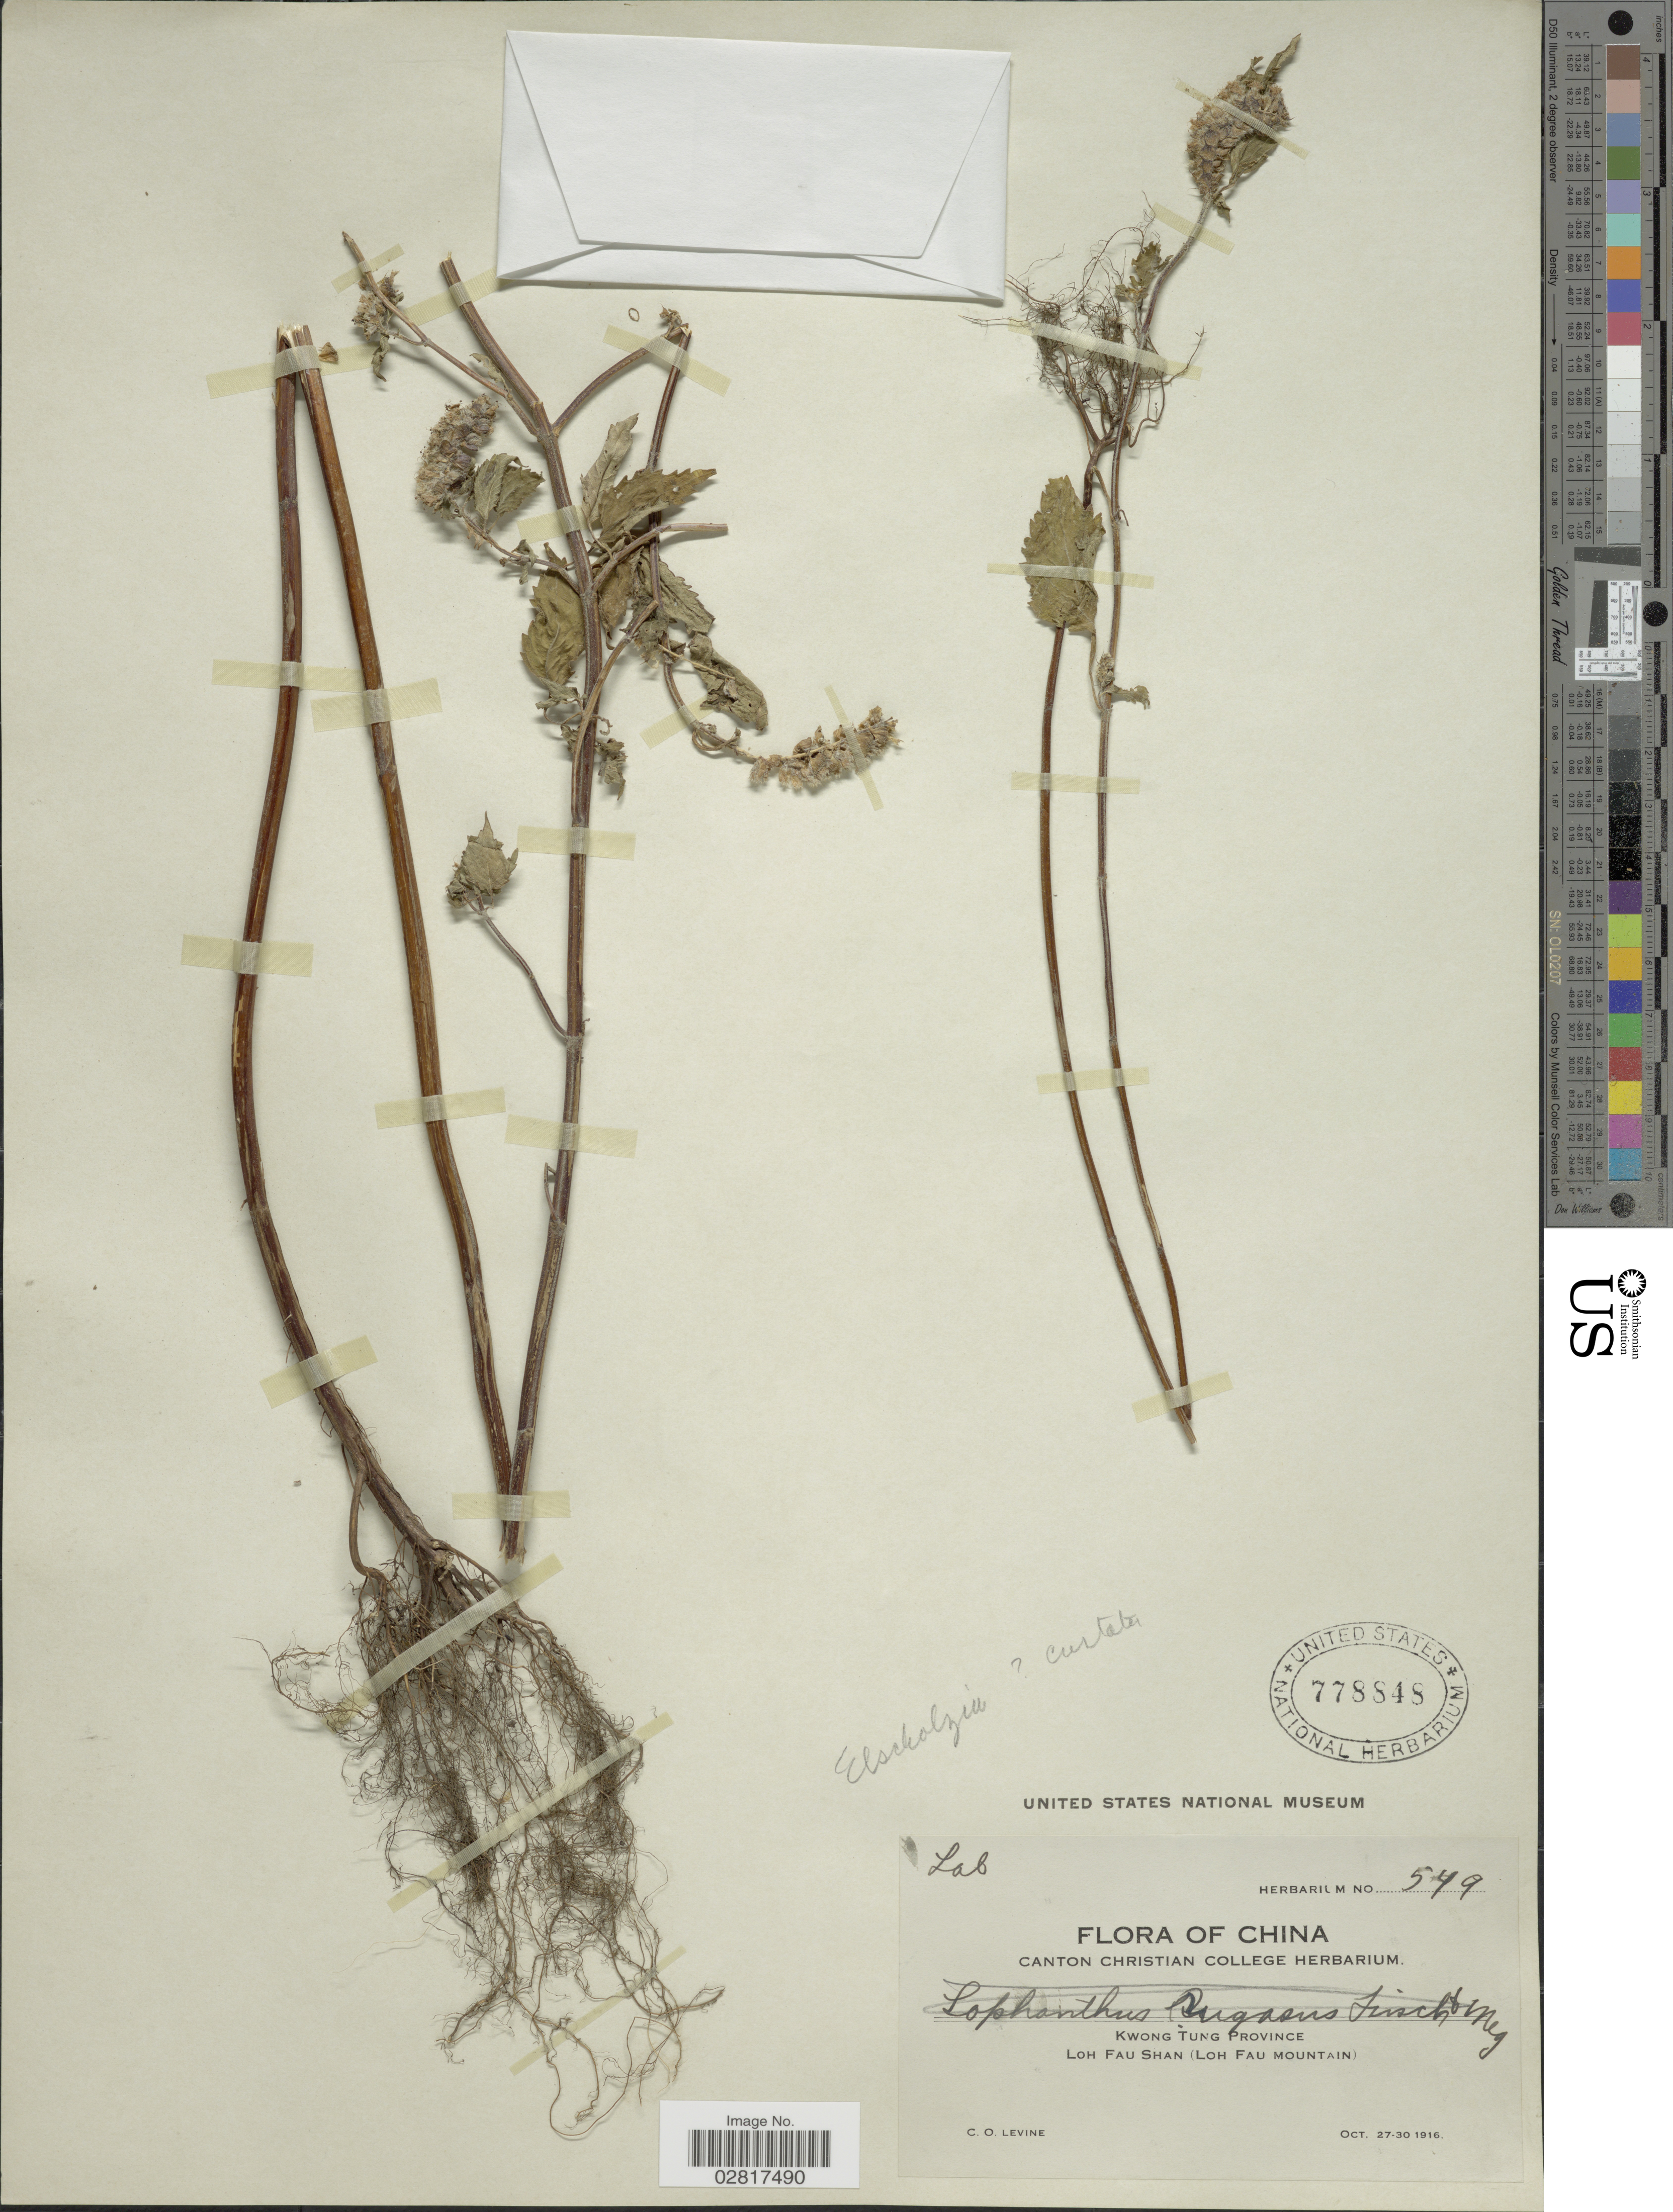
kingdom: Plantae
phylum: Tracheophyta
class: Magnoliopsida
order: Lamiales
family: Lamiaceae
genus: Elsholtzia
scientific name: Elsholtzia patrinii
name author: (Lepech.) Garcke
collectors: C. O. Levine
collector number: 549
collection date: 1916-10-27/1916-10-30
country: China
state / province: Guangdong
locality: Kwong Tung Province, Loh Fau Shan (Loh Fau Mountain).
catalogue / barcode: US 778848